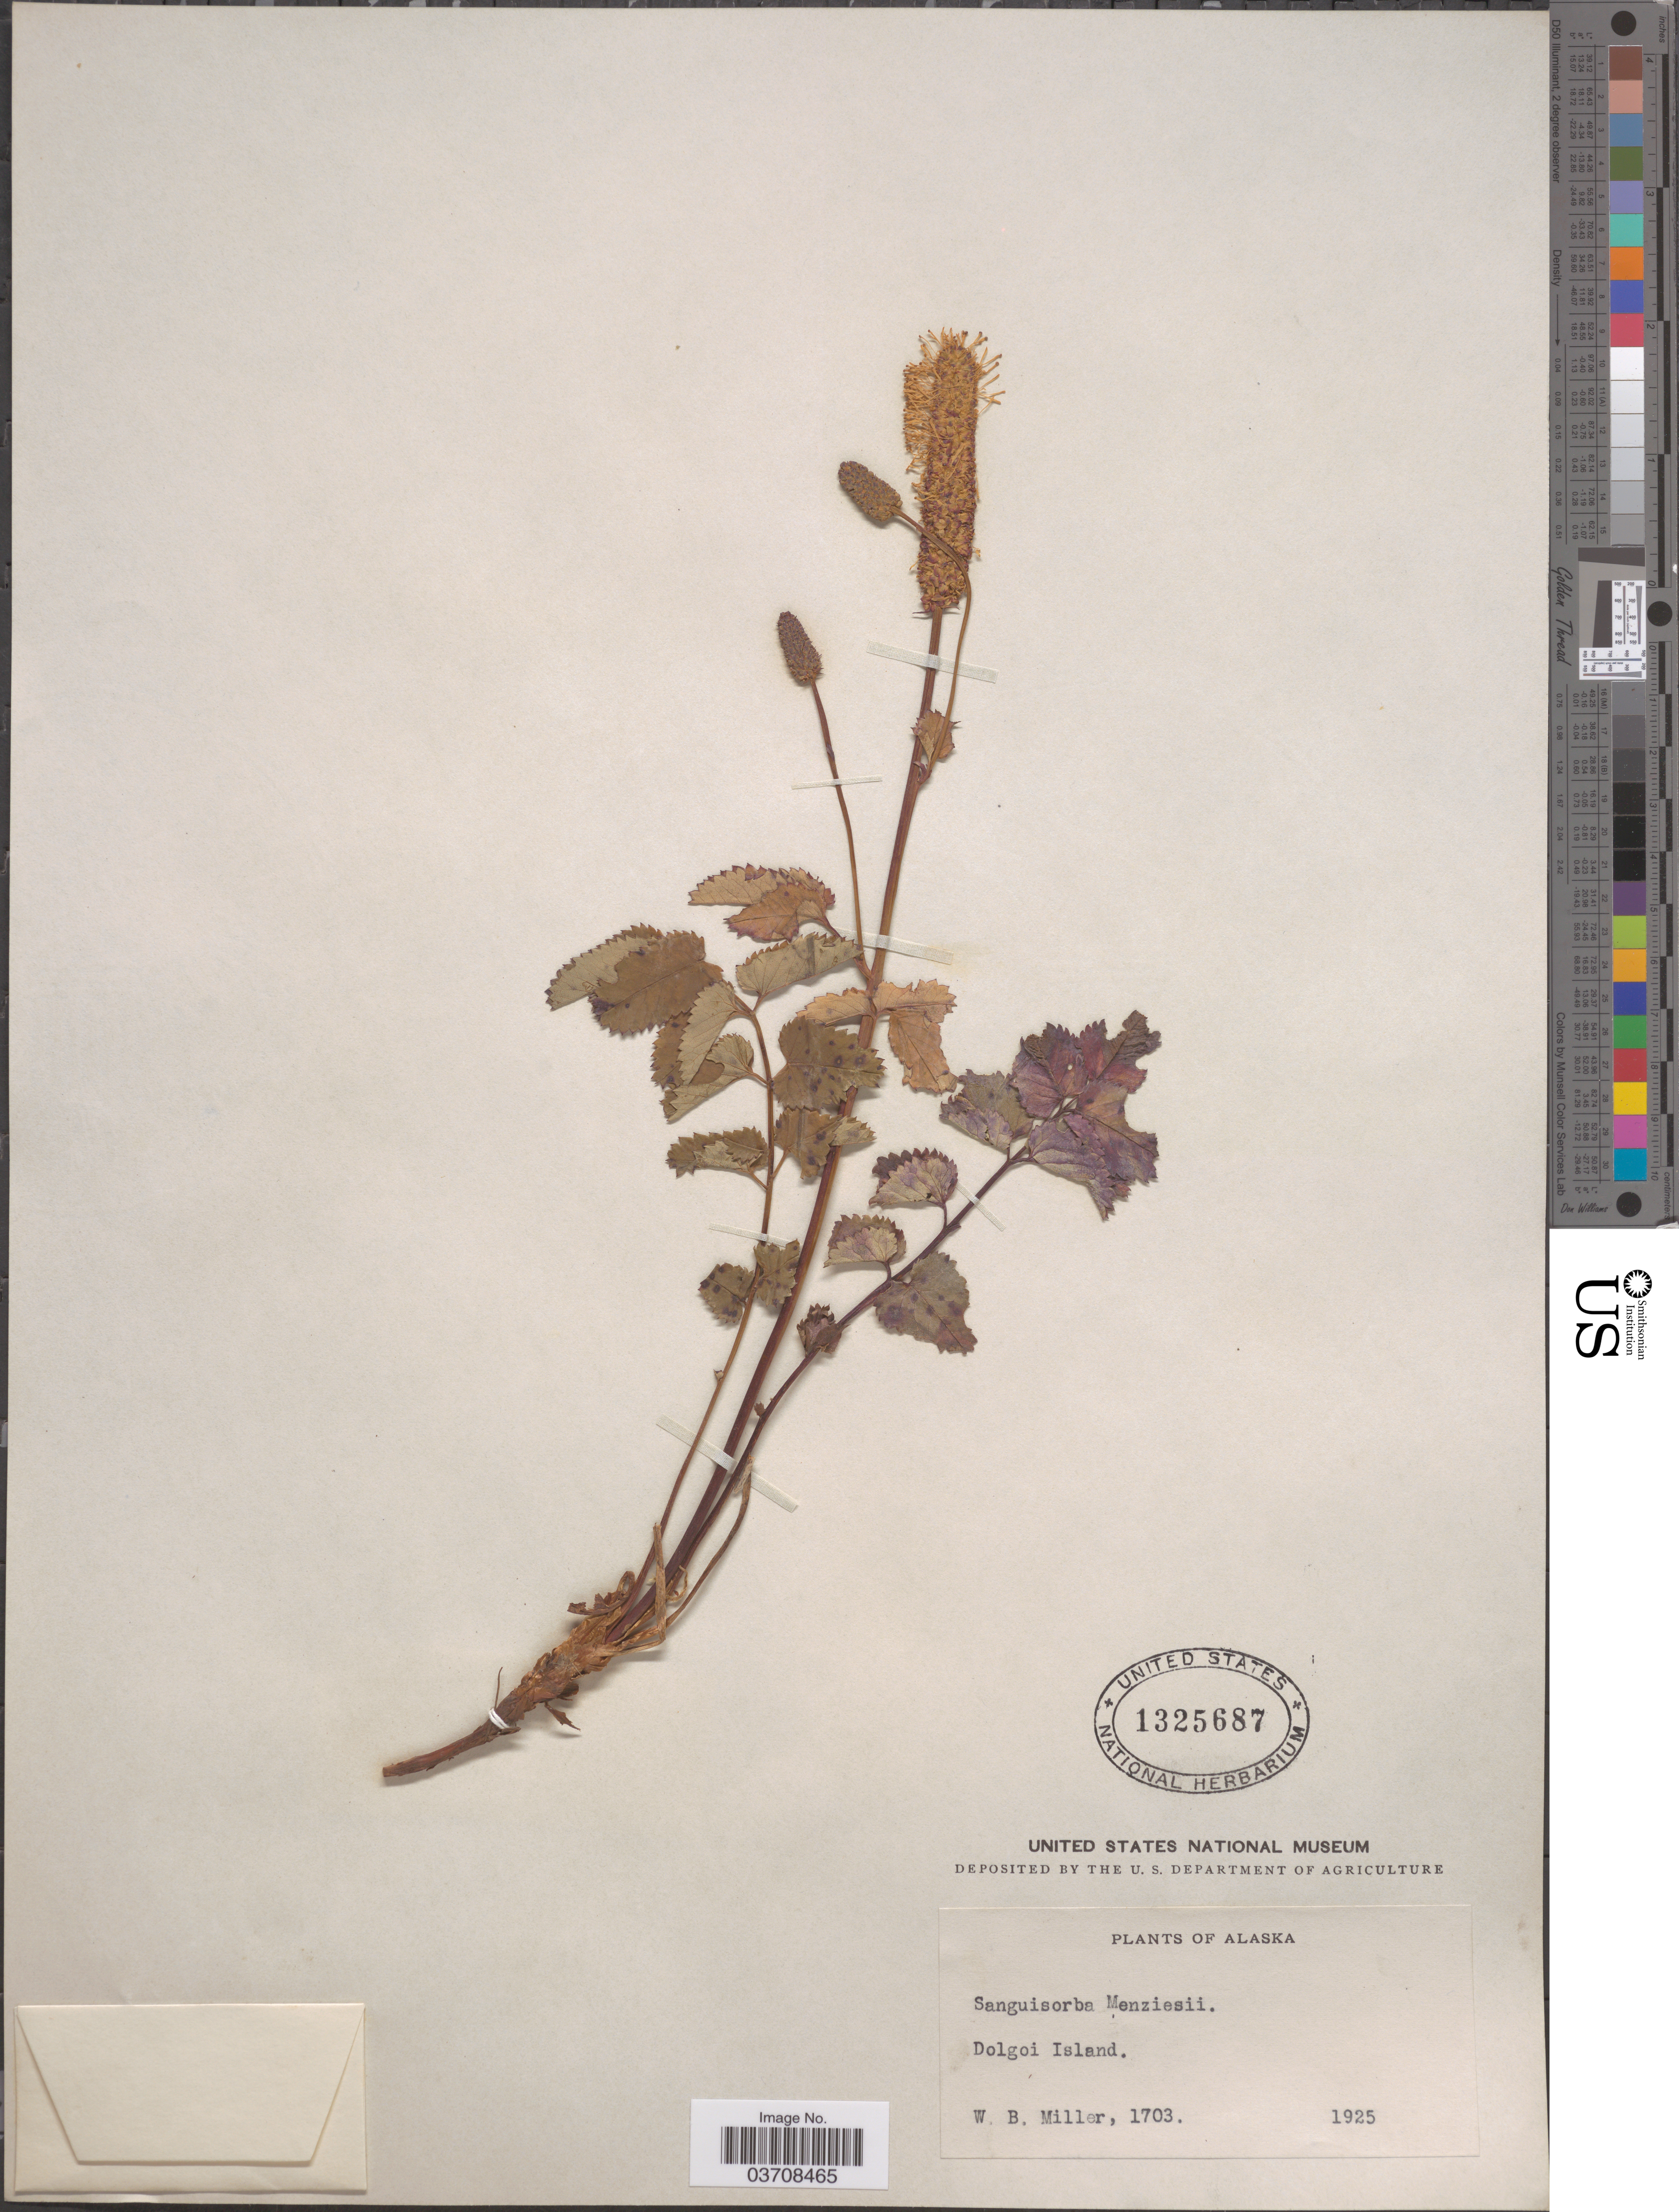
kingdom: Plantae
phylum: Tracheophyta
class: Magnoliopsida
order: Rosales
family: Rosaceae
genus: Sanguisorba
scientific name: Sanguisorba stipulata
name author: Raf.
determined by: Strong, Mark T., (BOT), Smithsonian Institution - National Museum of Natural History (UNITED STATES)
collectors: W. Miller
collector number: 1703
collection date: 1925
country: United States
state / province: Alaska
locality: Dolgoi Island.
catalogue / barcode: US 1325687